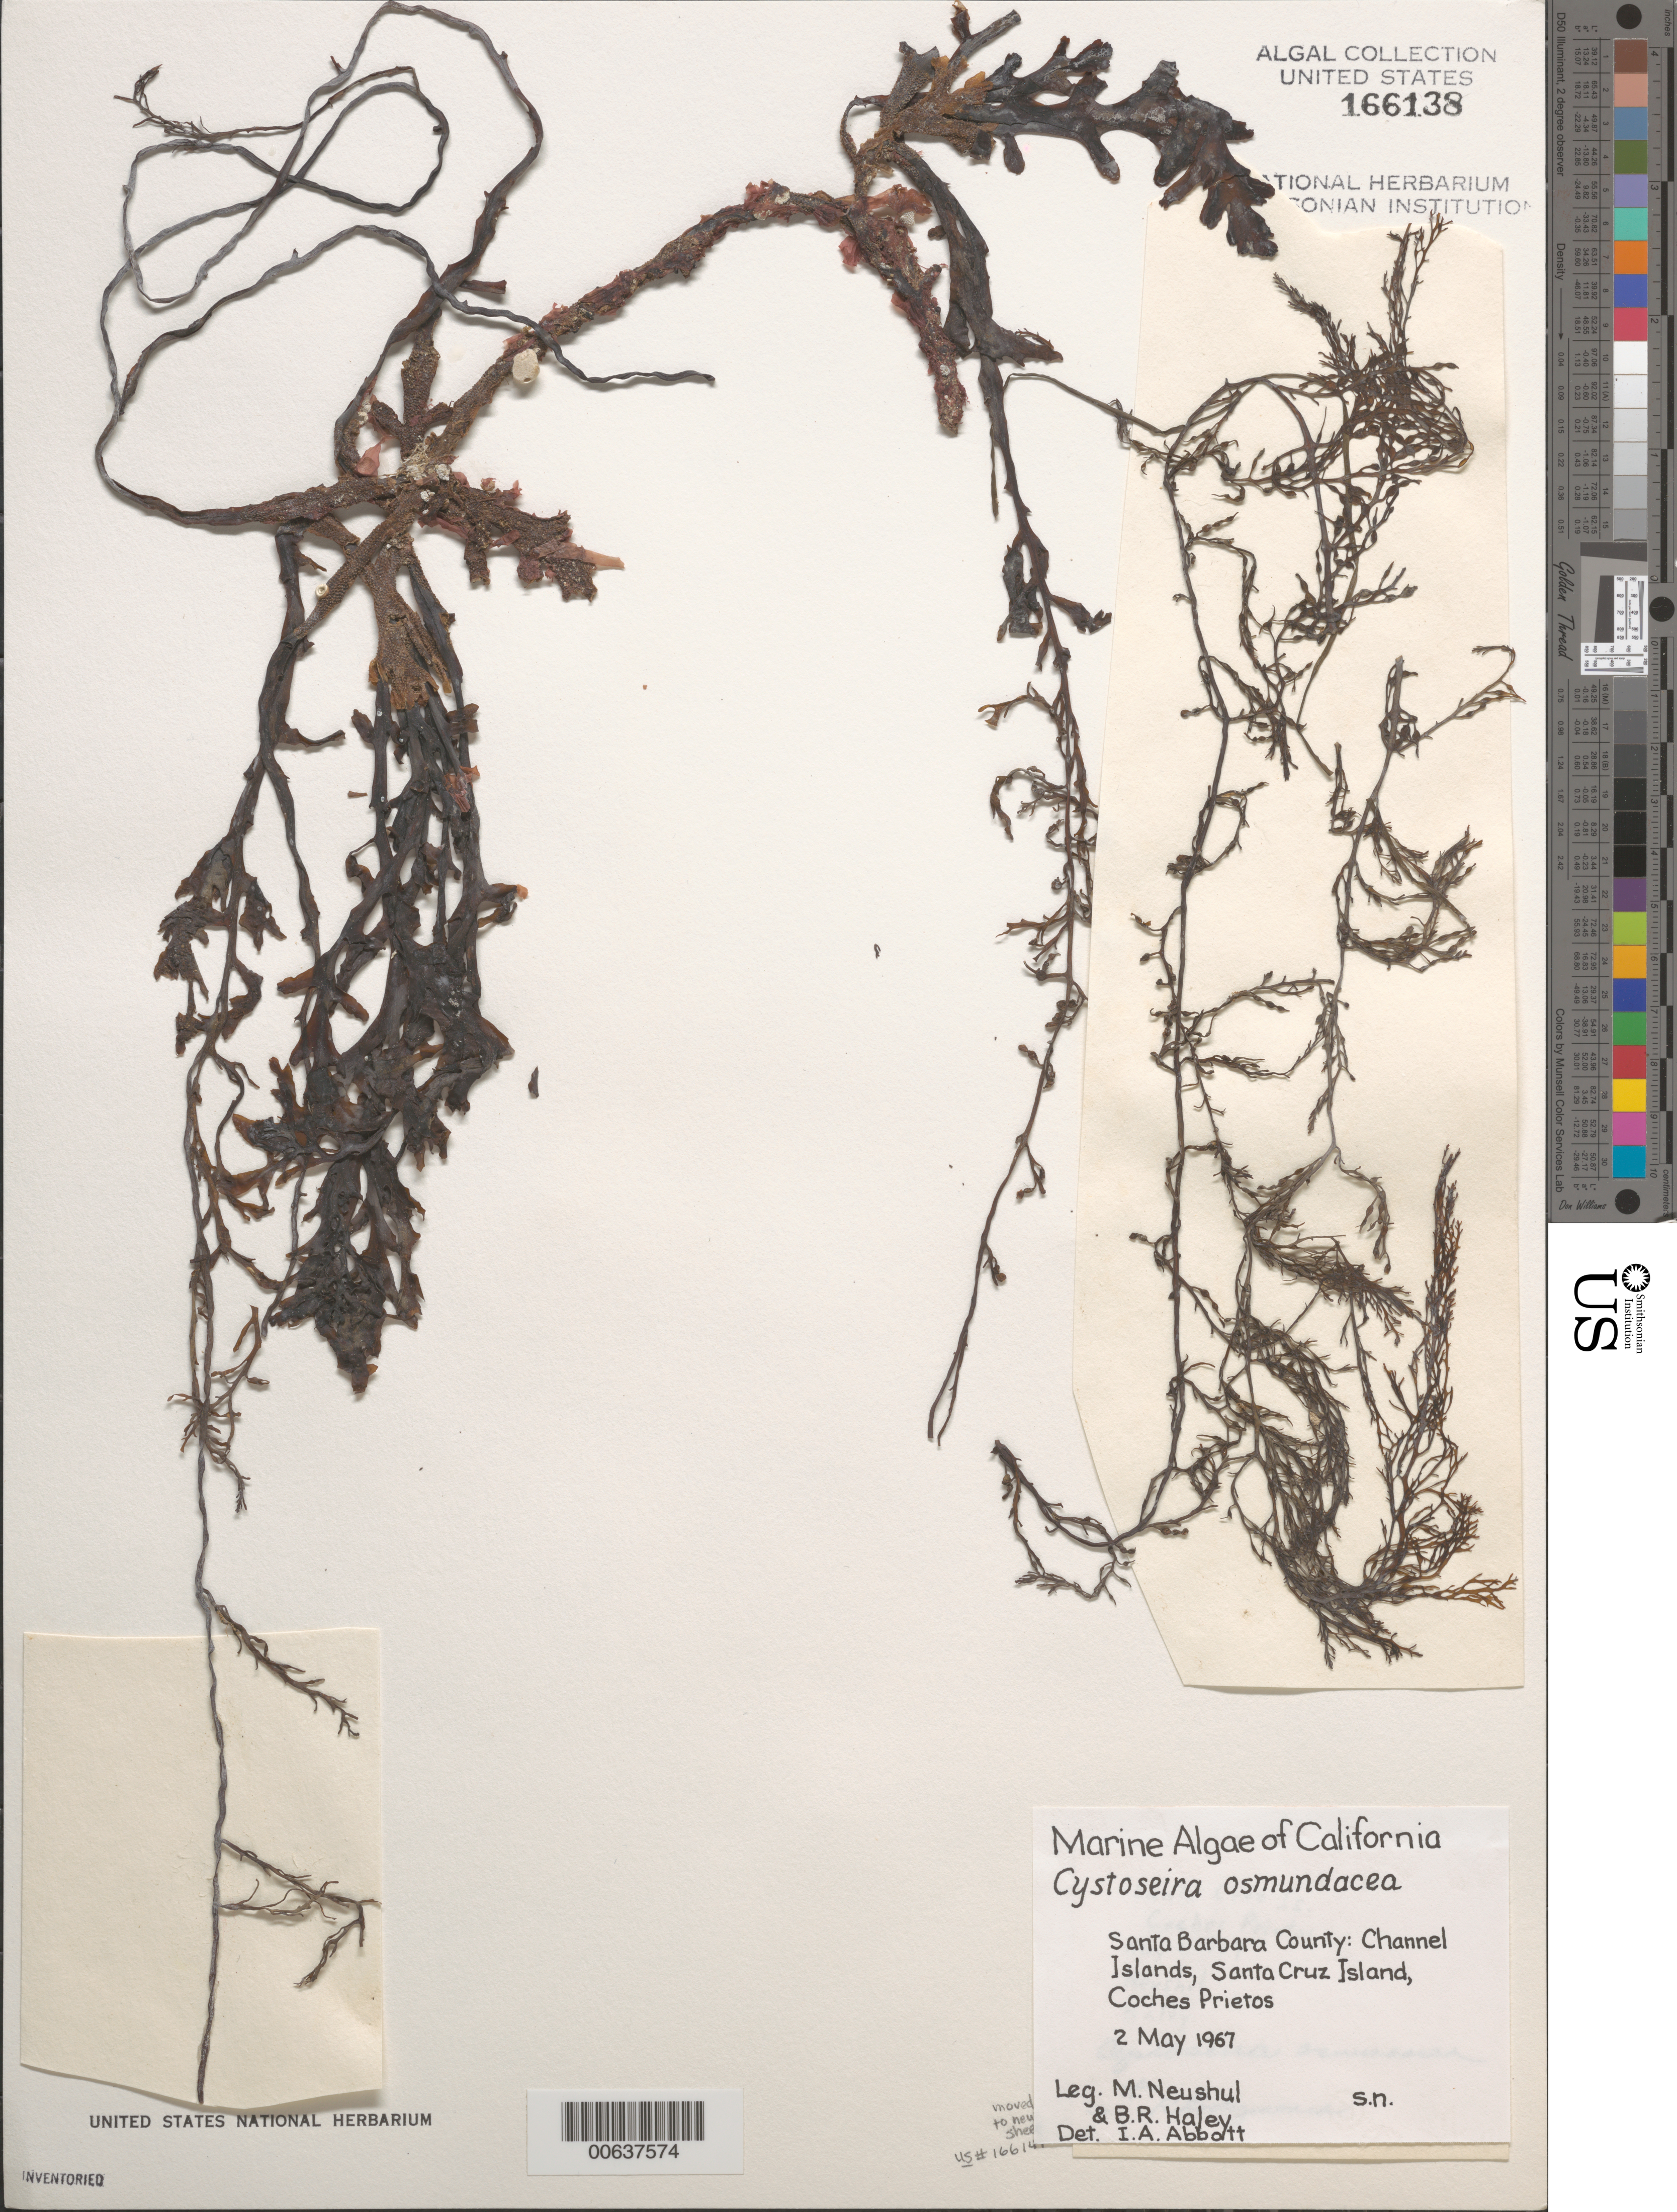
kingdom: Chromista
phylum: Ochrophyta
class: Phaeophyceae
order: Fucales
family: Sargassaceae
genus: Cystoseira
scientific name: Cystoseira osmundacea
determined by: Abbott, Isabella A.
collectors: M. Neushul & B. Haley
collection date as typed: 02 May 1967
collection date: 1967-05-02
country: United States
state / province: California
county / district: Santa Barbara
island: Santa Cruz Island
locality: Coches Prietos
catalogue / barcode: US 166138